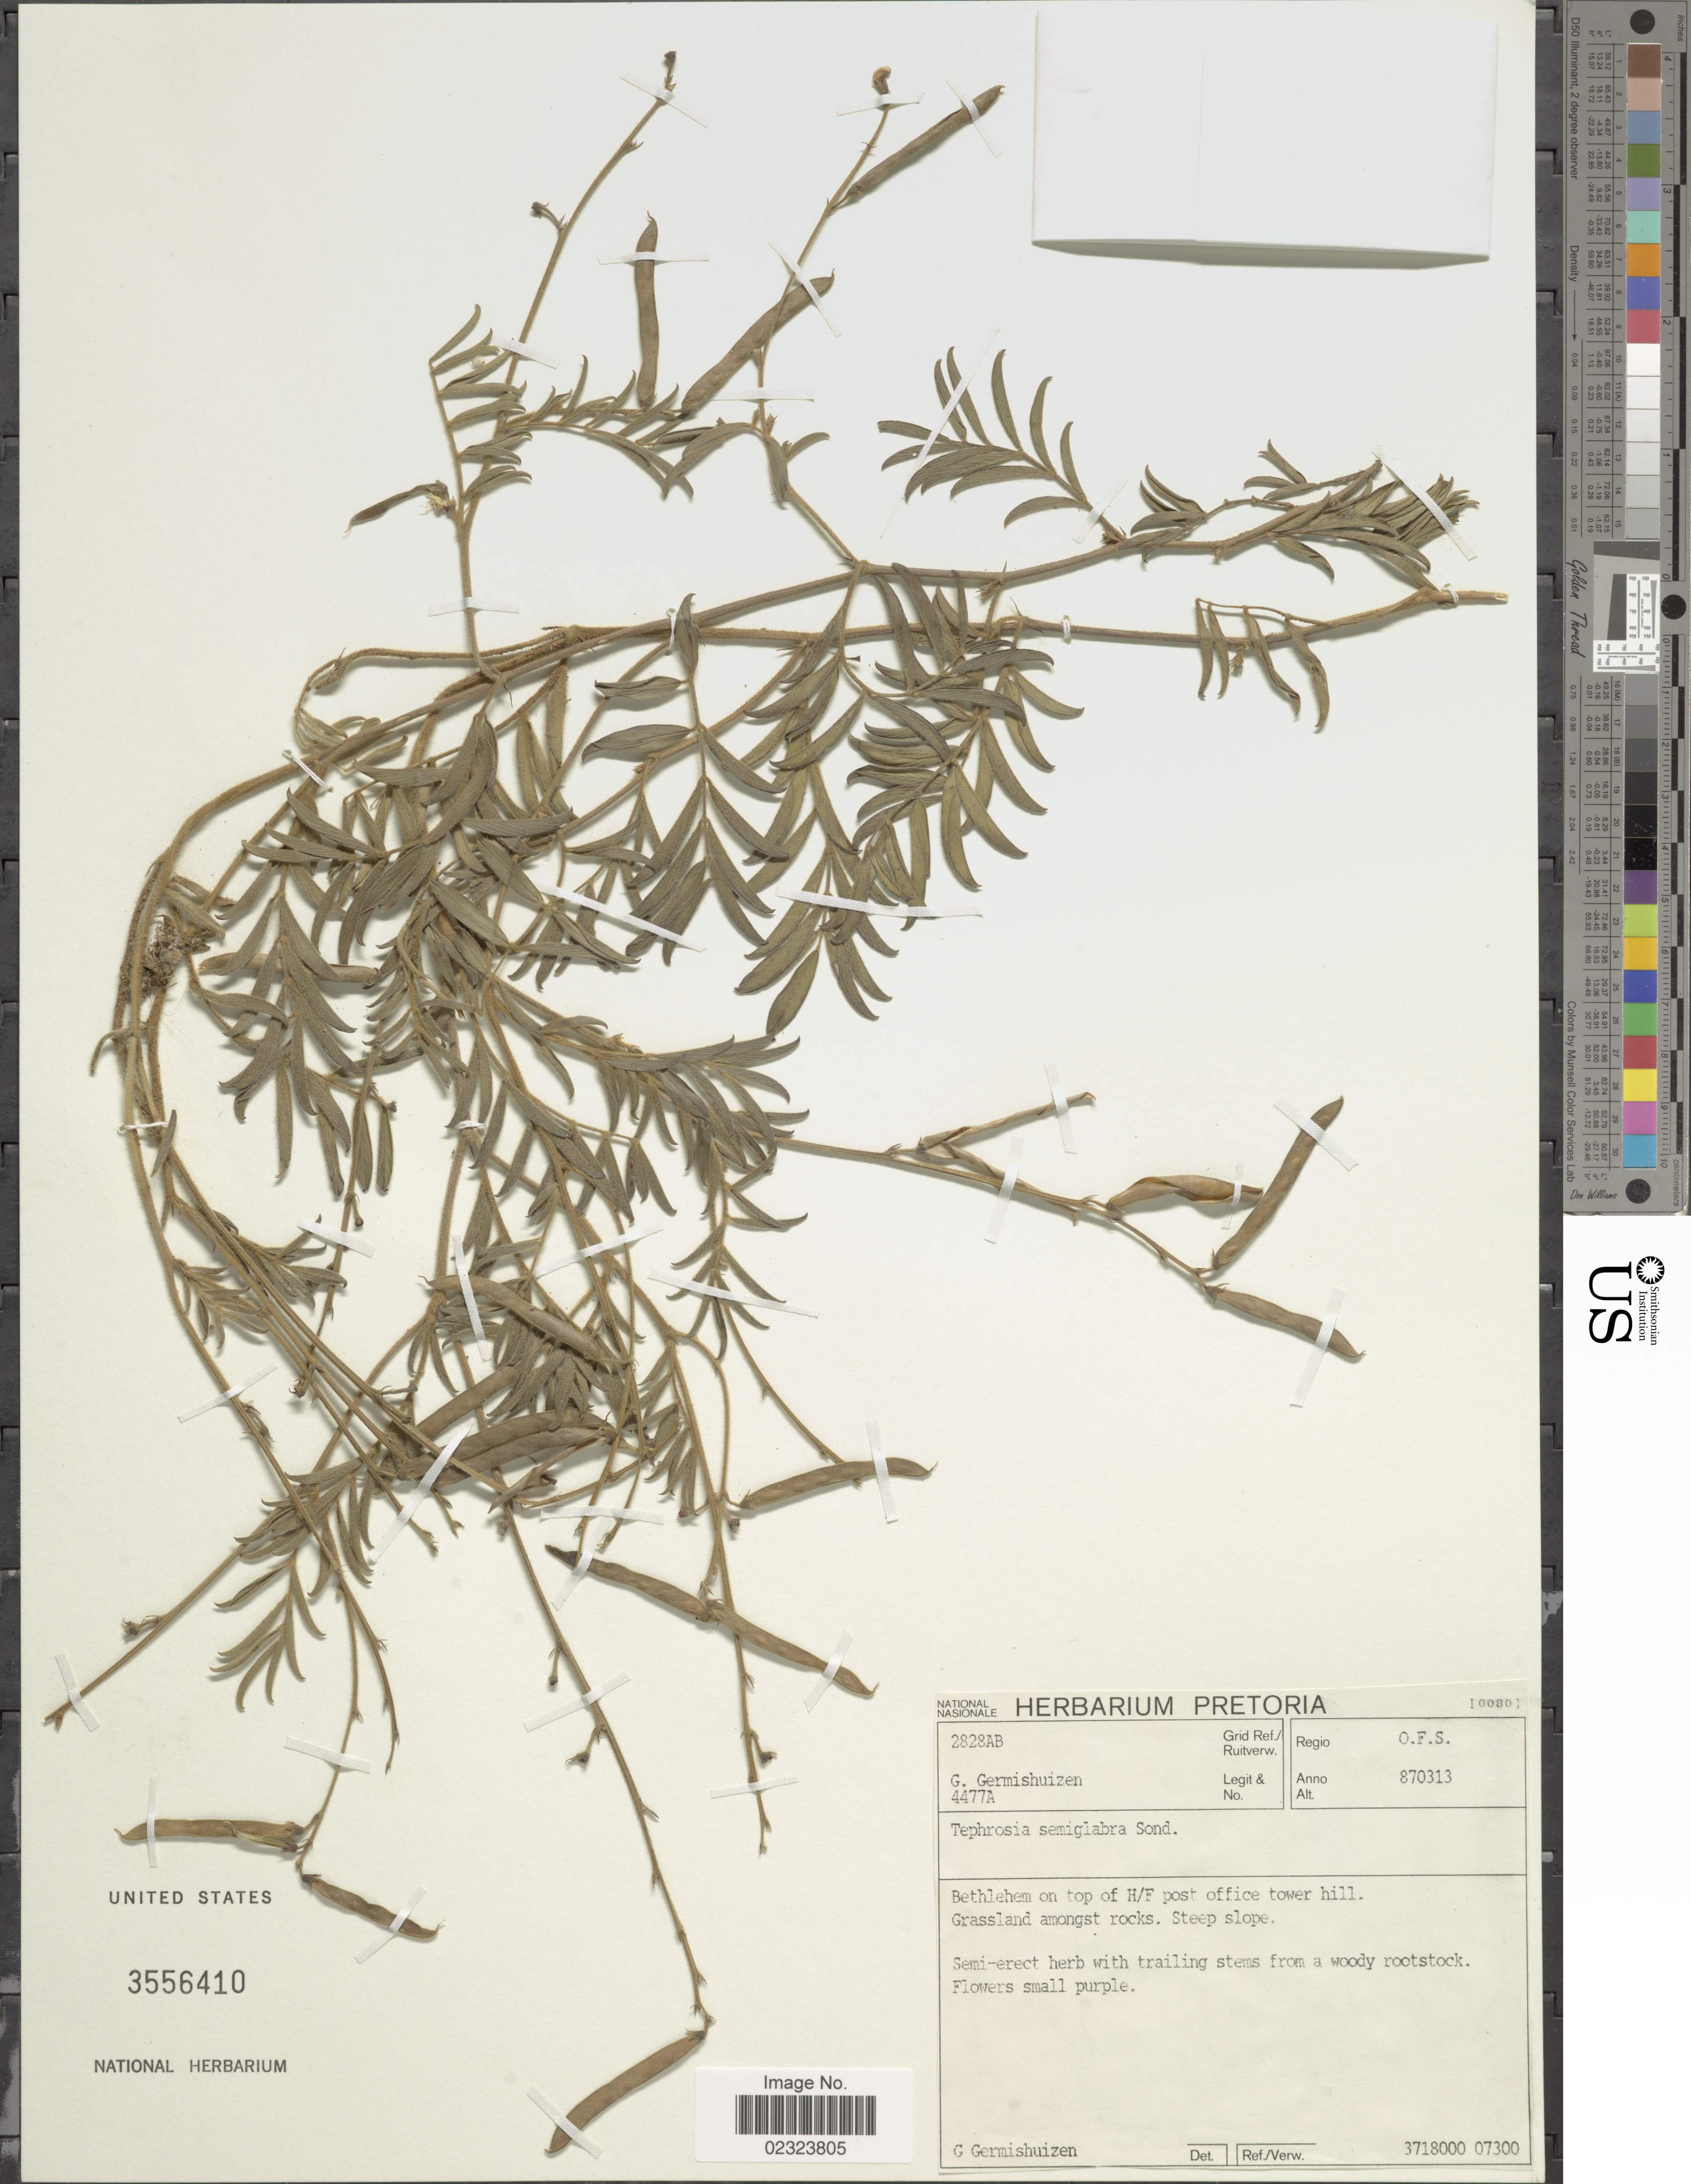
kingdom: Plantae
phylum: Tracheophyta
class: Magnoliopsida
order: Fabales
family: Fabaceae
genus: Tephrosia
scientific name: Tephrosia semiglabra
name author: Sond.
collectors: G. Germishuizen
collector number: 4477A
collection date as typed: Transcribed d/m/y: 13/3/87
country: South Africa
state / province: Free State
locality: Regio O. F. S. Bethlehem on top of H/F post office tower hill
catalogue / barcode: US 3556410